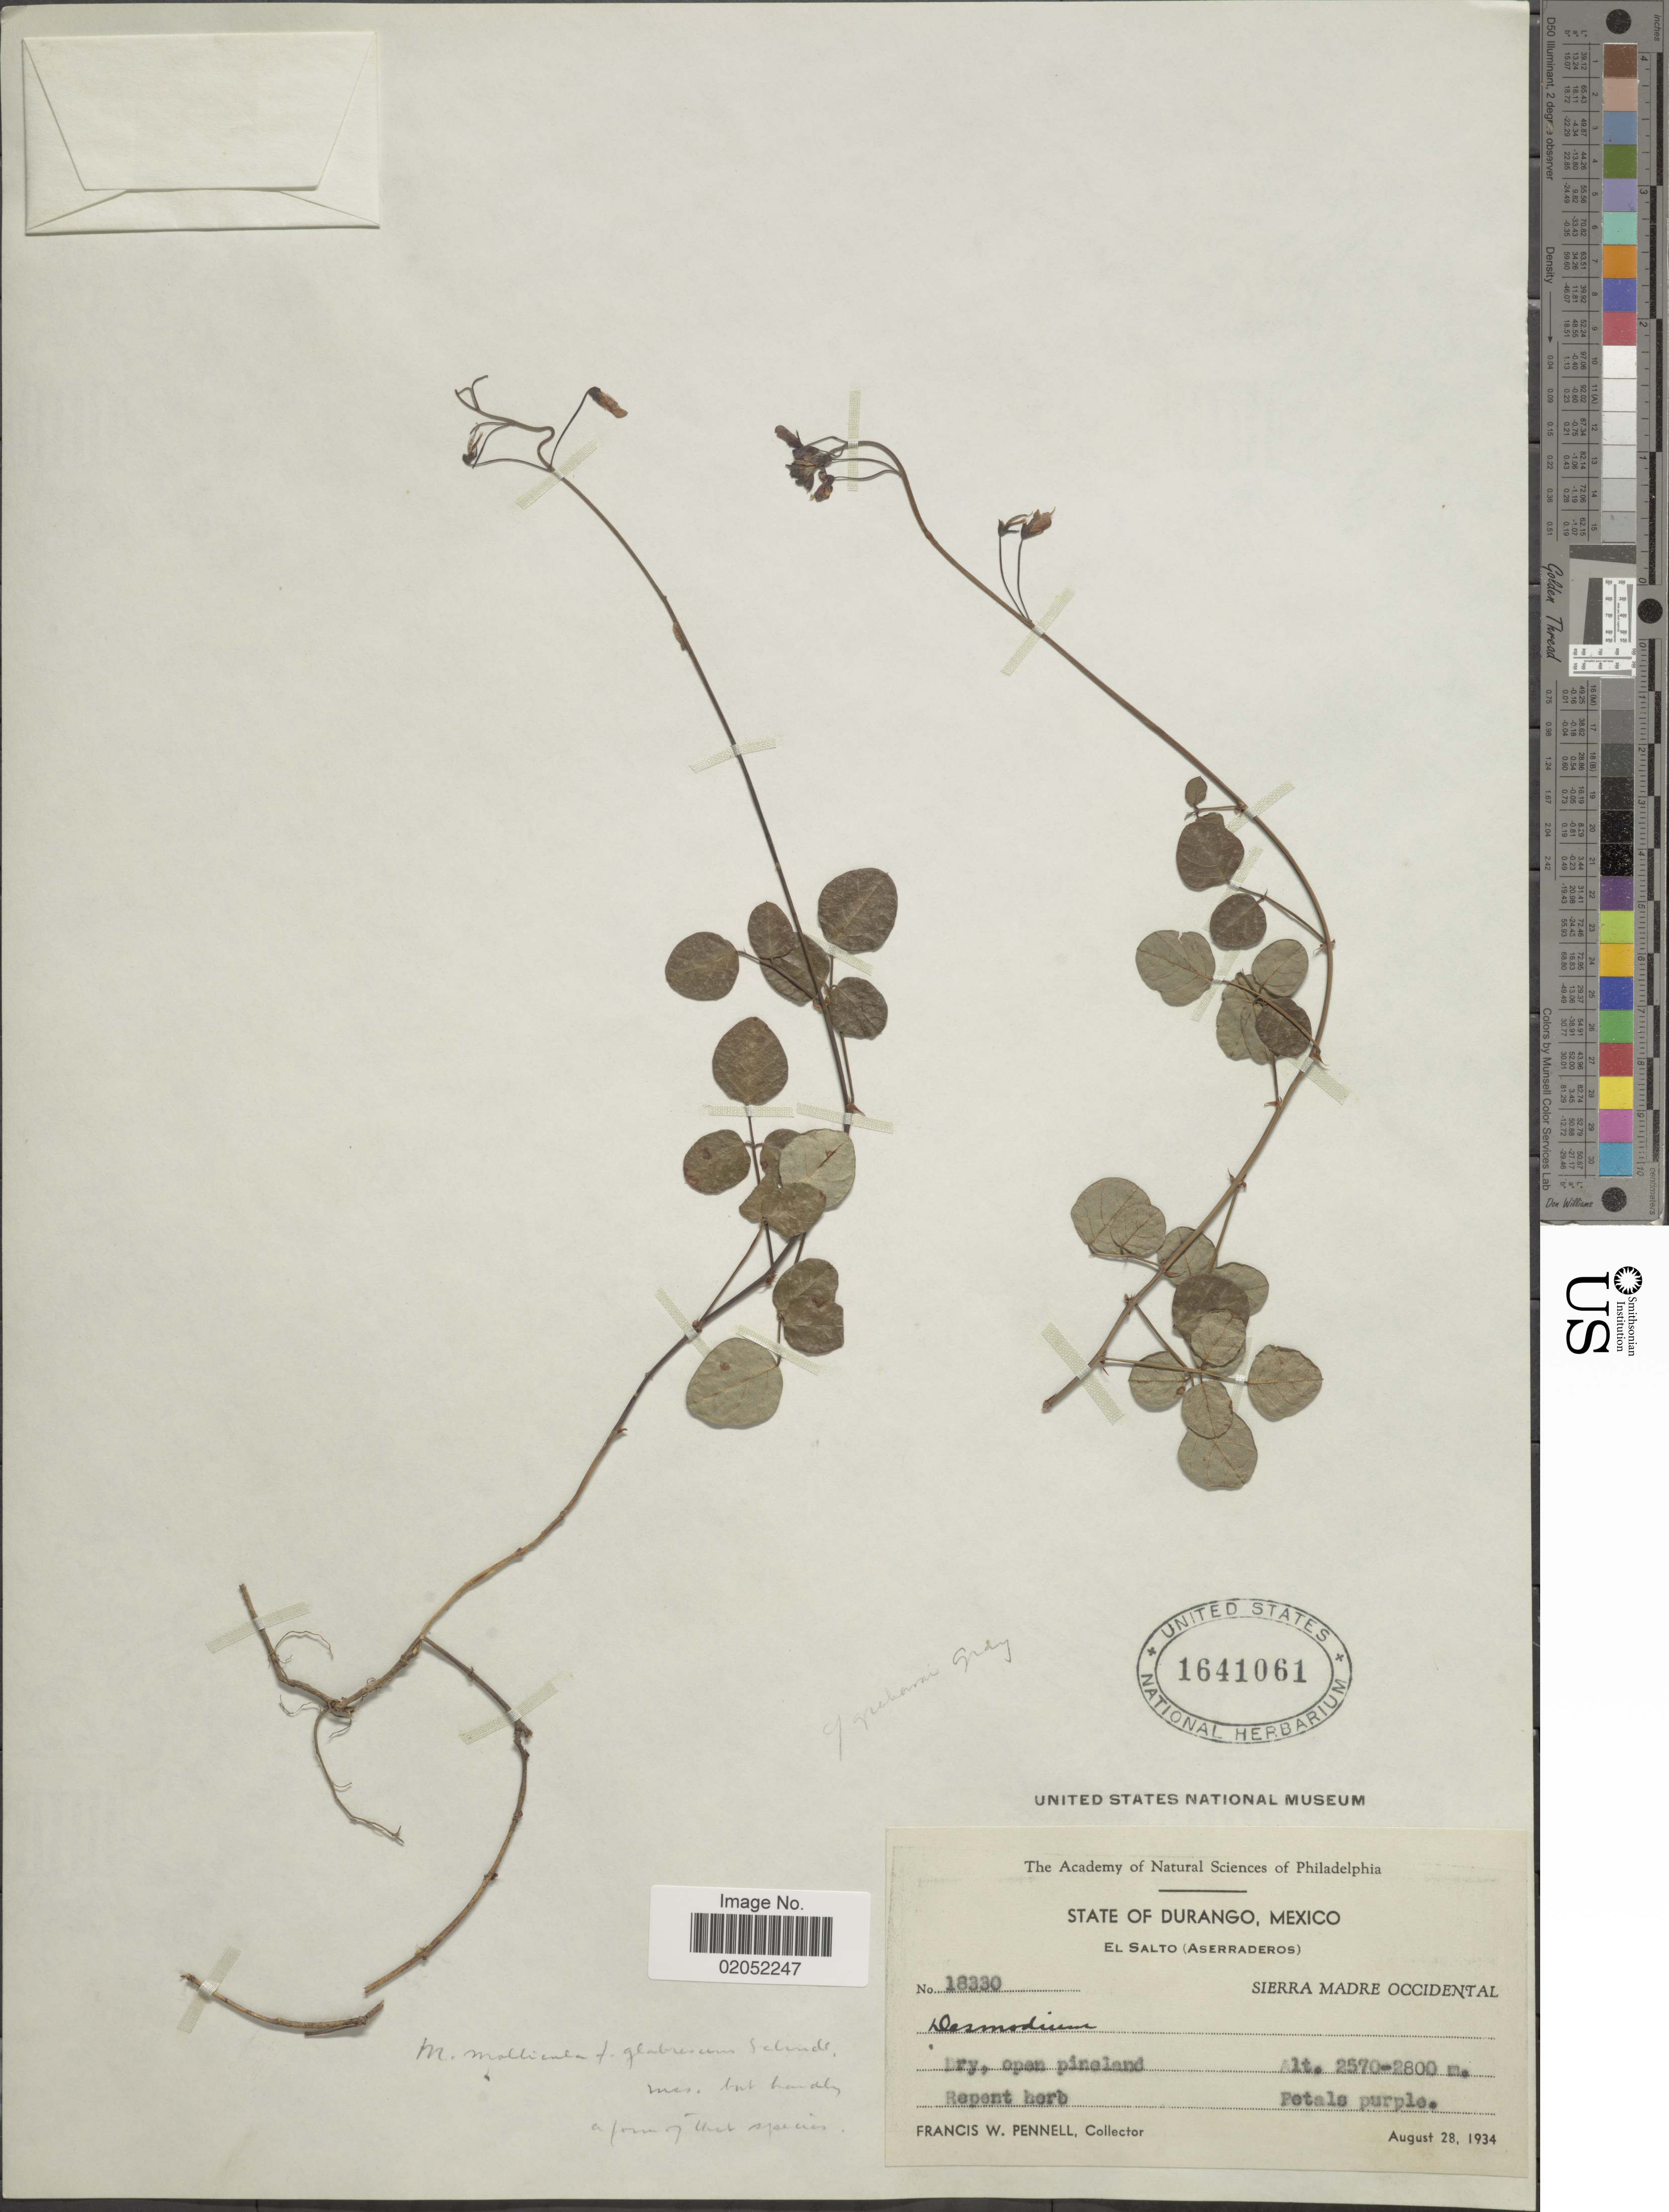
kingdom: Plantae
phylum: Tracheophyta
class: Magnoliopsida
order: Fabales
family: Fabaceae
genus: Desmodium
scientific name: Desmodium grahamii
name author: A. Gray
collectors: F. W. Pennell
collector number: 18330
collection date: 1934-08-28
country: Mexico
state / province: Durango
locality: State of Durango, Mexico. El Salto (Aserraderos), Sierra Madre Occidental.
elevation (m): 2570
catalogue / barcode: US 1641061